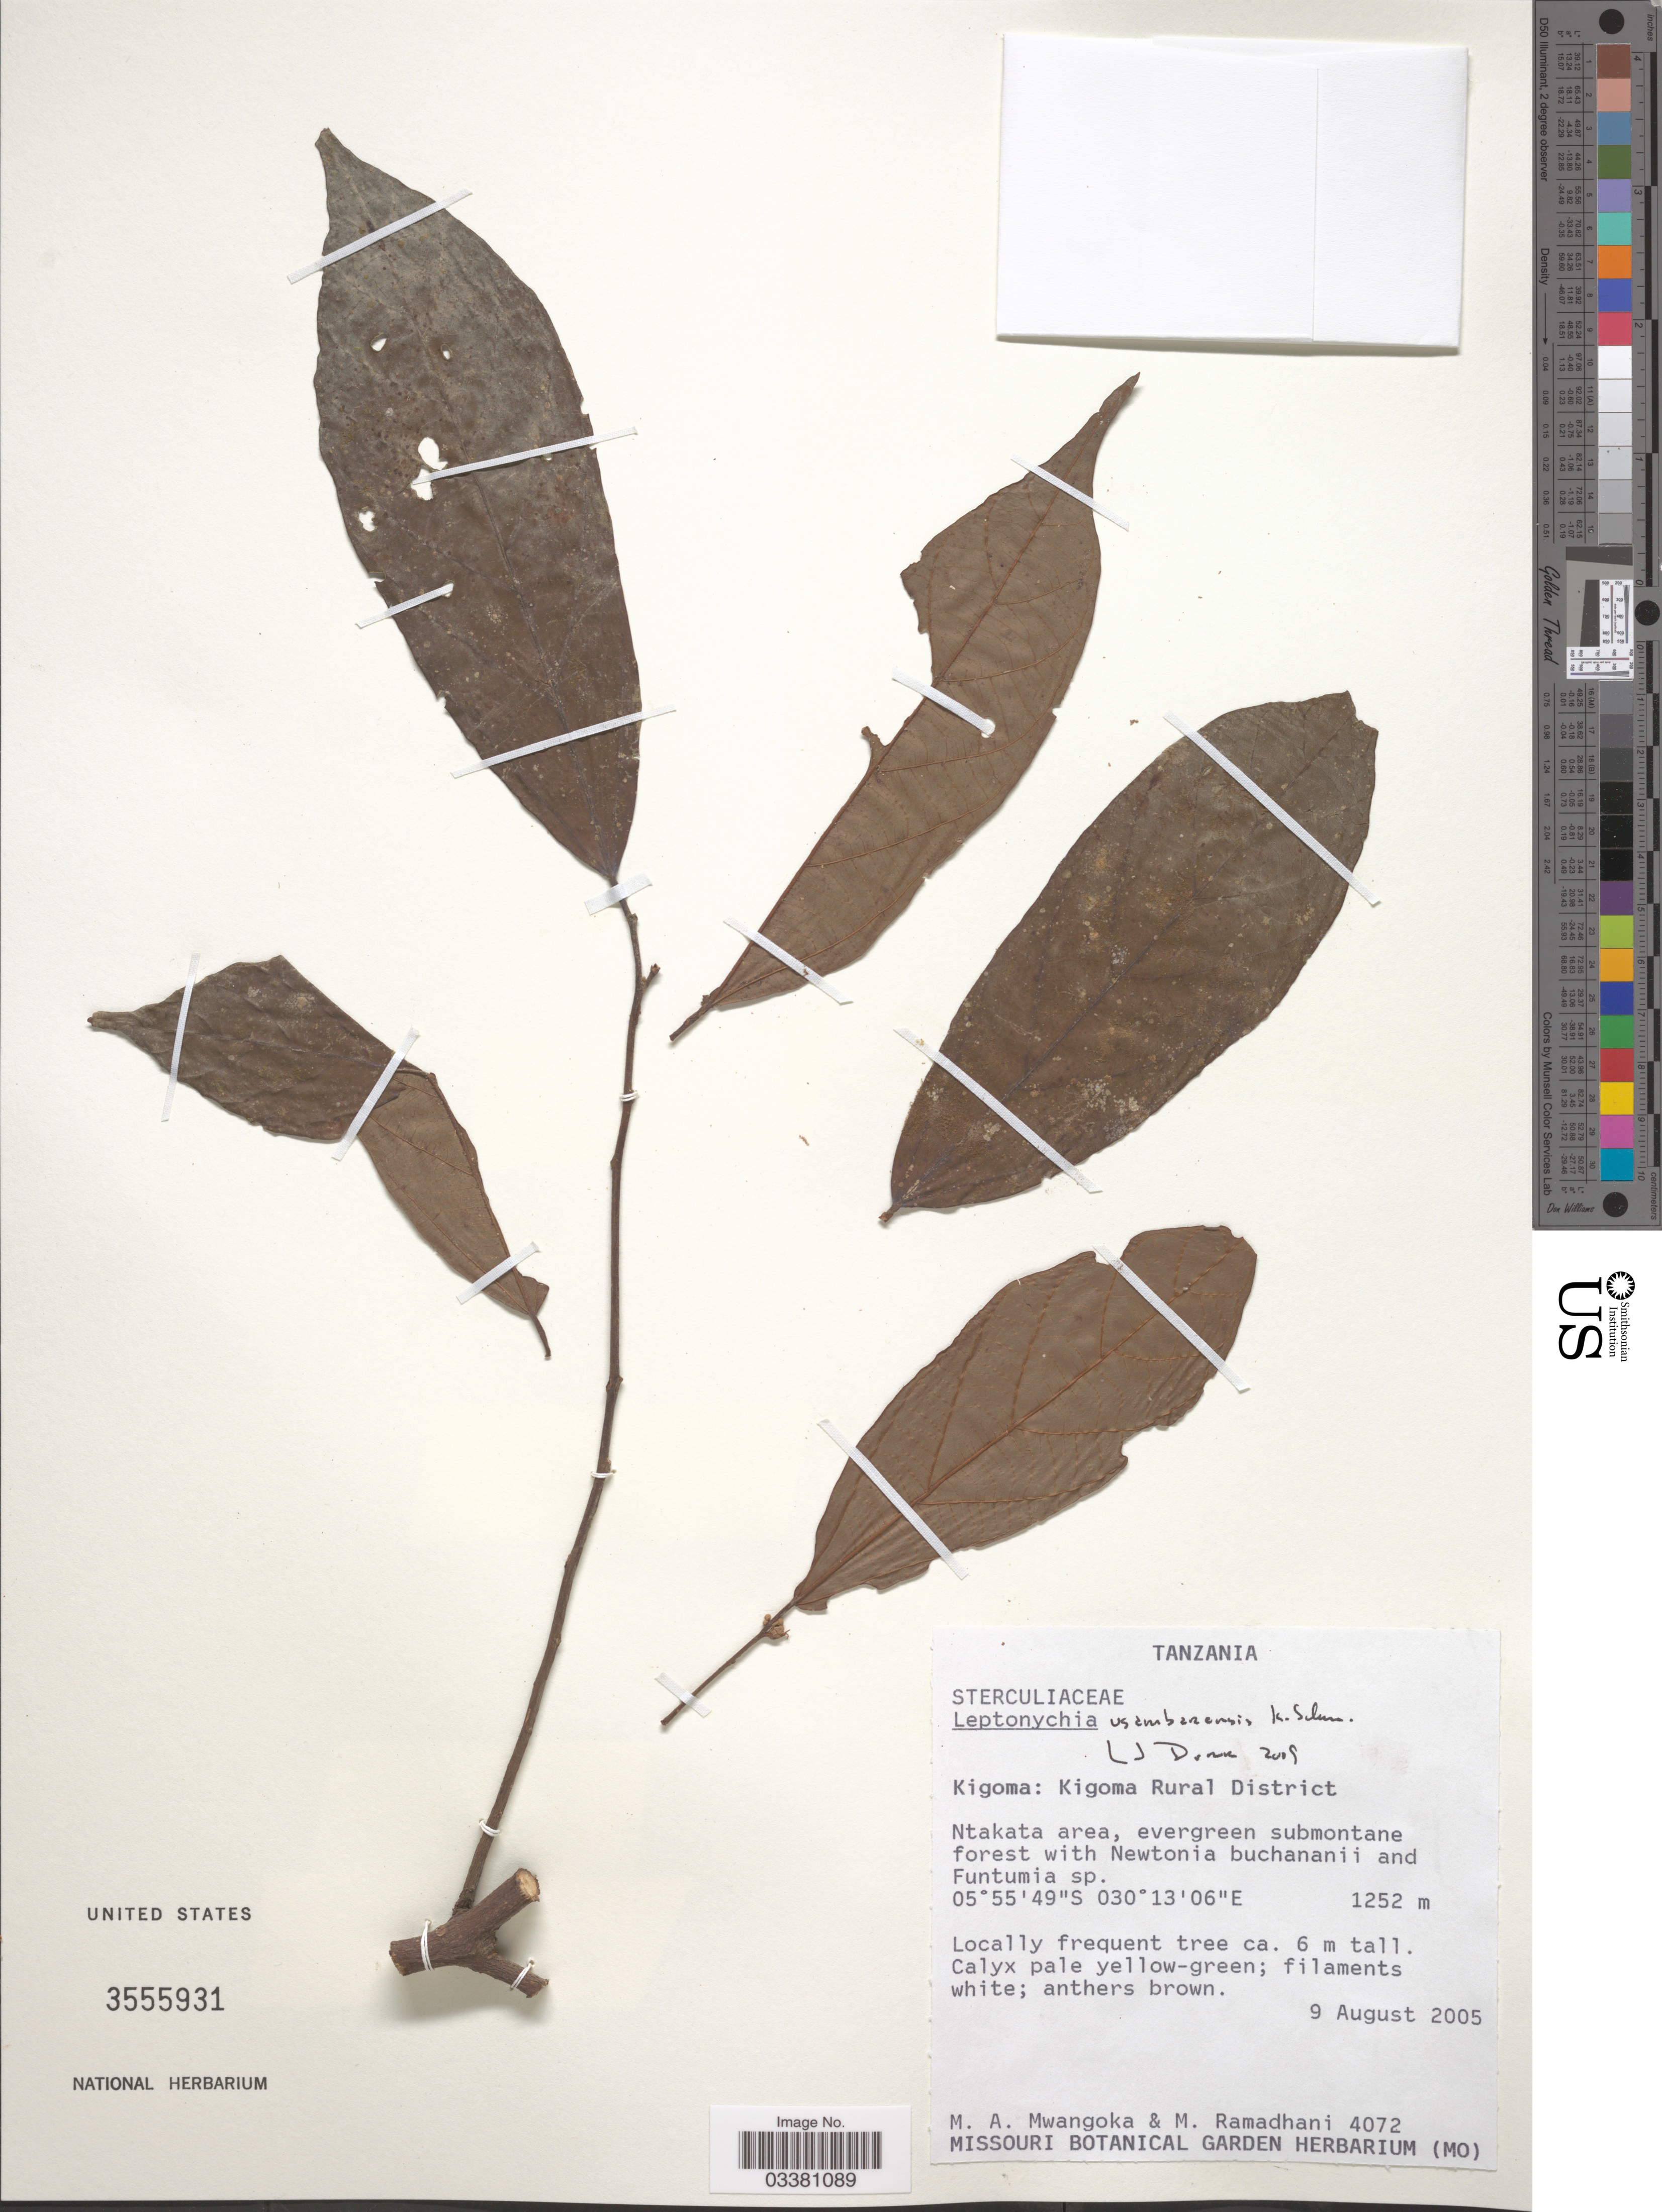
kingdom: Plantae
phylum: Tracheophyta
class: Magnoliopsida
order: Malvales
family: Malvaceae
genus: Leptonychia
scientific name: Leptonychia usambarensis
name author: K. Schum.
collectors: M. A. Mwangoka & M. Ramadhani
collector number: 4072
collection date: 2005-08-09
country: Tanzania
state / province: Kigoma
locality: Kigoma Rural District. Ntakata area.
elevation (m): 1252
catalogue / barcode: US 3555931